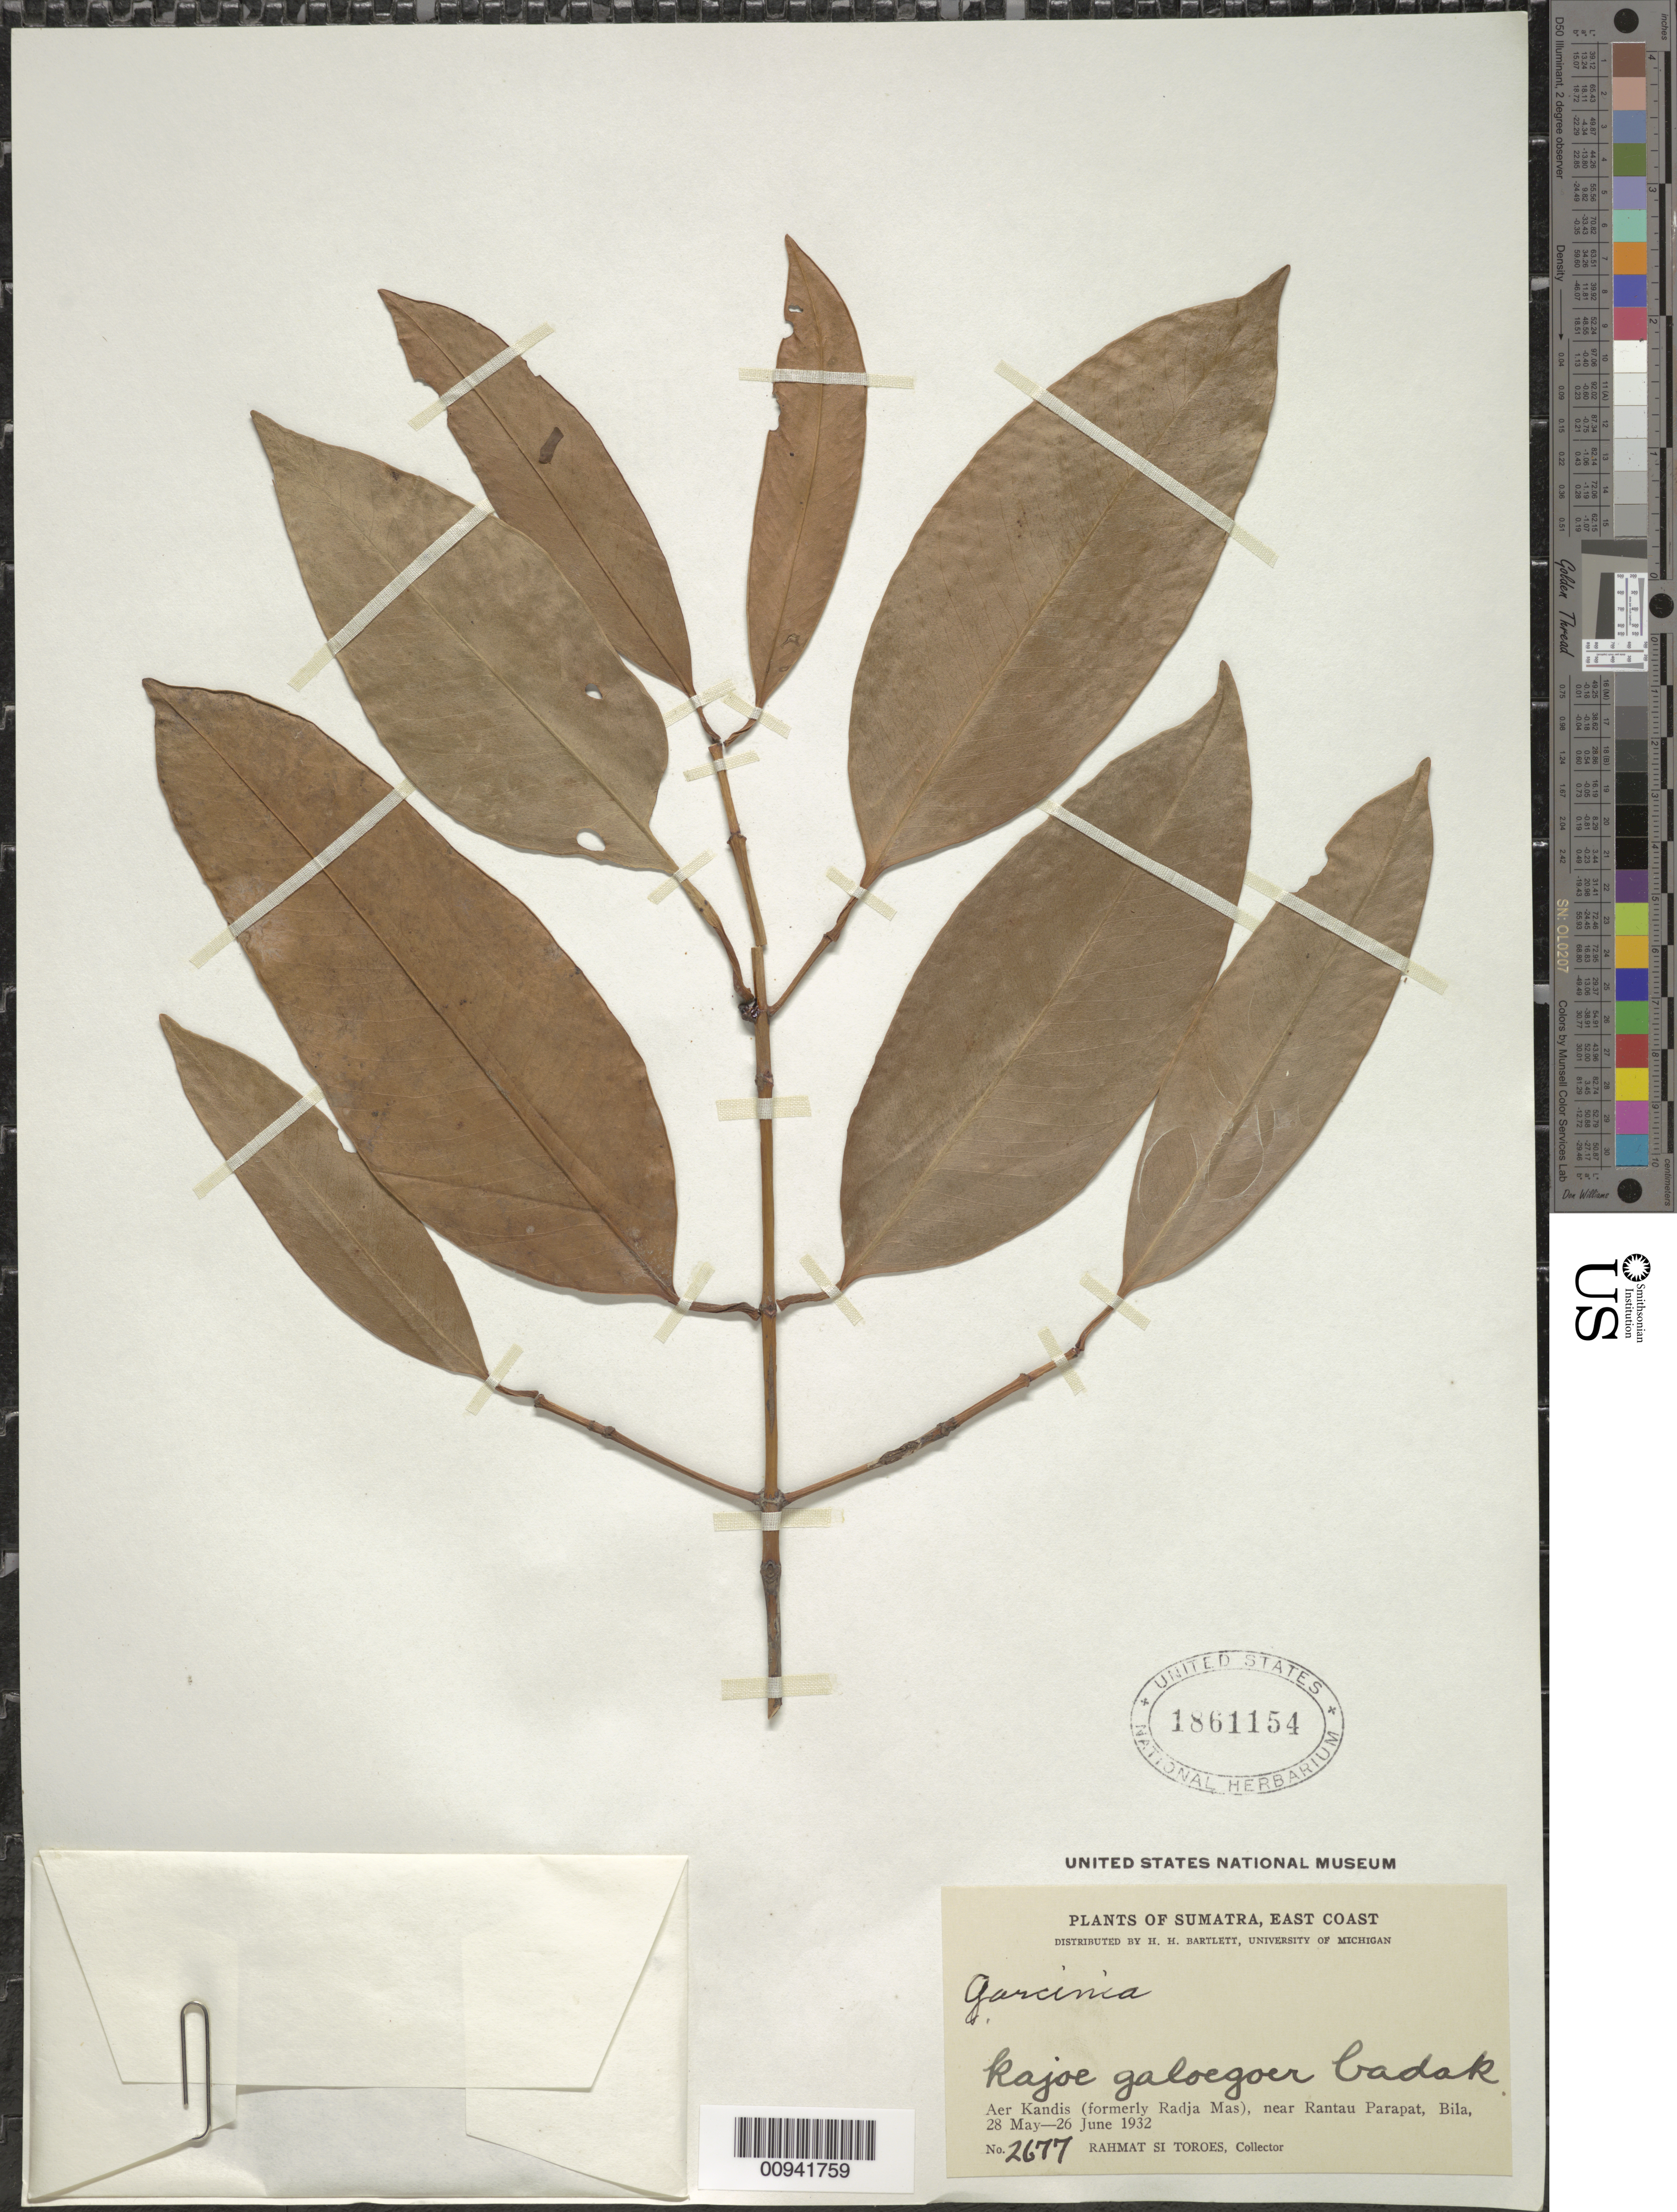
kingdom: Plantae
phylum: Tracheophyta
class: Magnoliopsida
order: Malpighiales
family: Clusiaceae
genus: Garcinia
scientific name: Garcinia sp.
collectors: Rahmat Si Boeea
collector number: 2677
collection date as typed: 28 May 1932 to 26 Jun 1932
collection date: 1932-05-28/1932-06-26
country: Indonesia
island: Sumatra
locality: East coast; Aer Kandis (formerly Radja Mas), near Rantau Parapat, Bila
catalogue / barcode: US 1861154